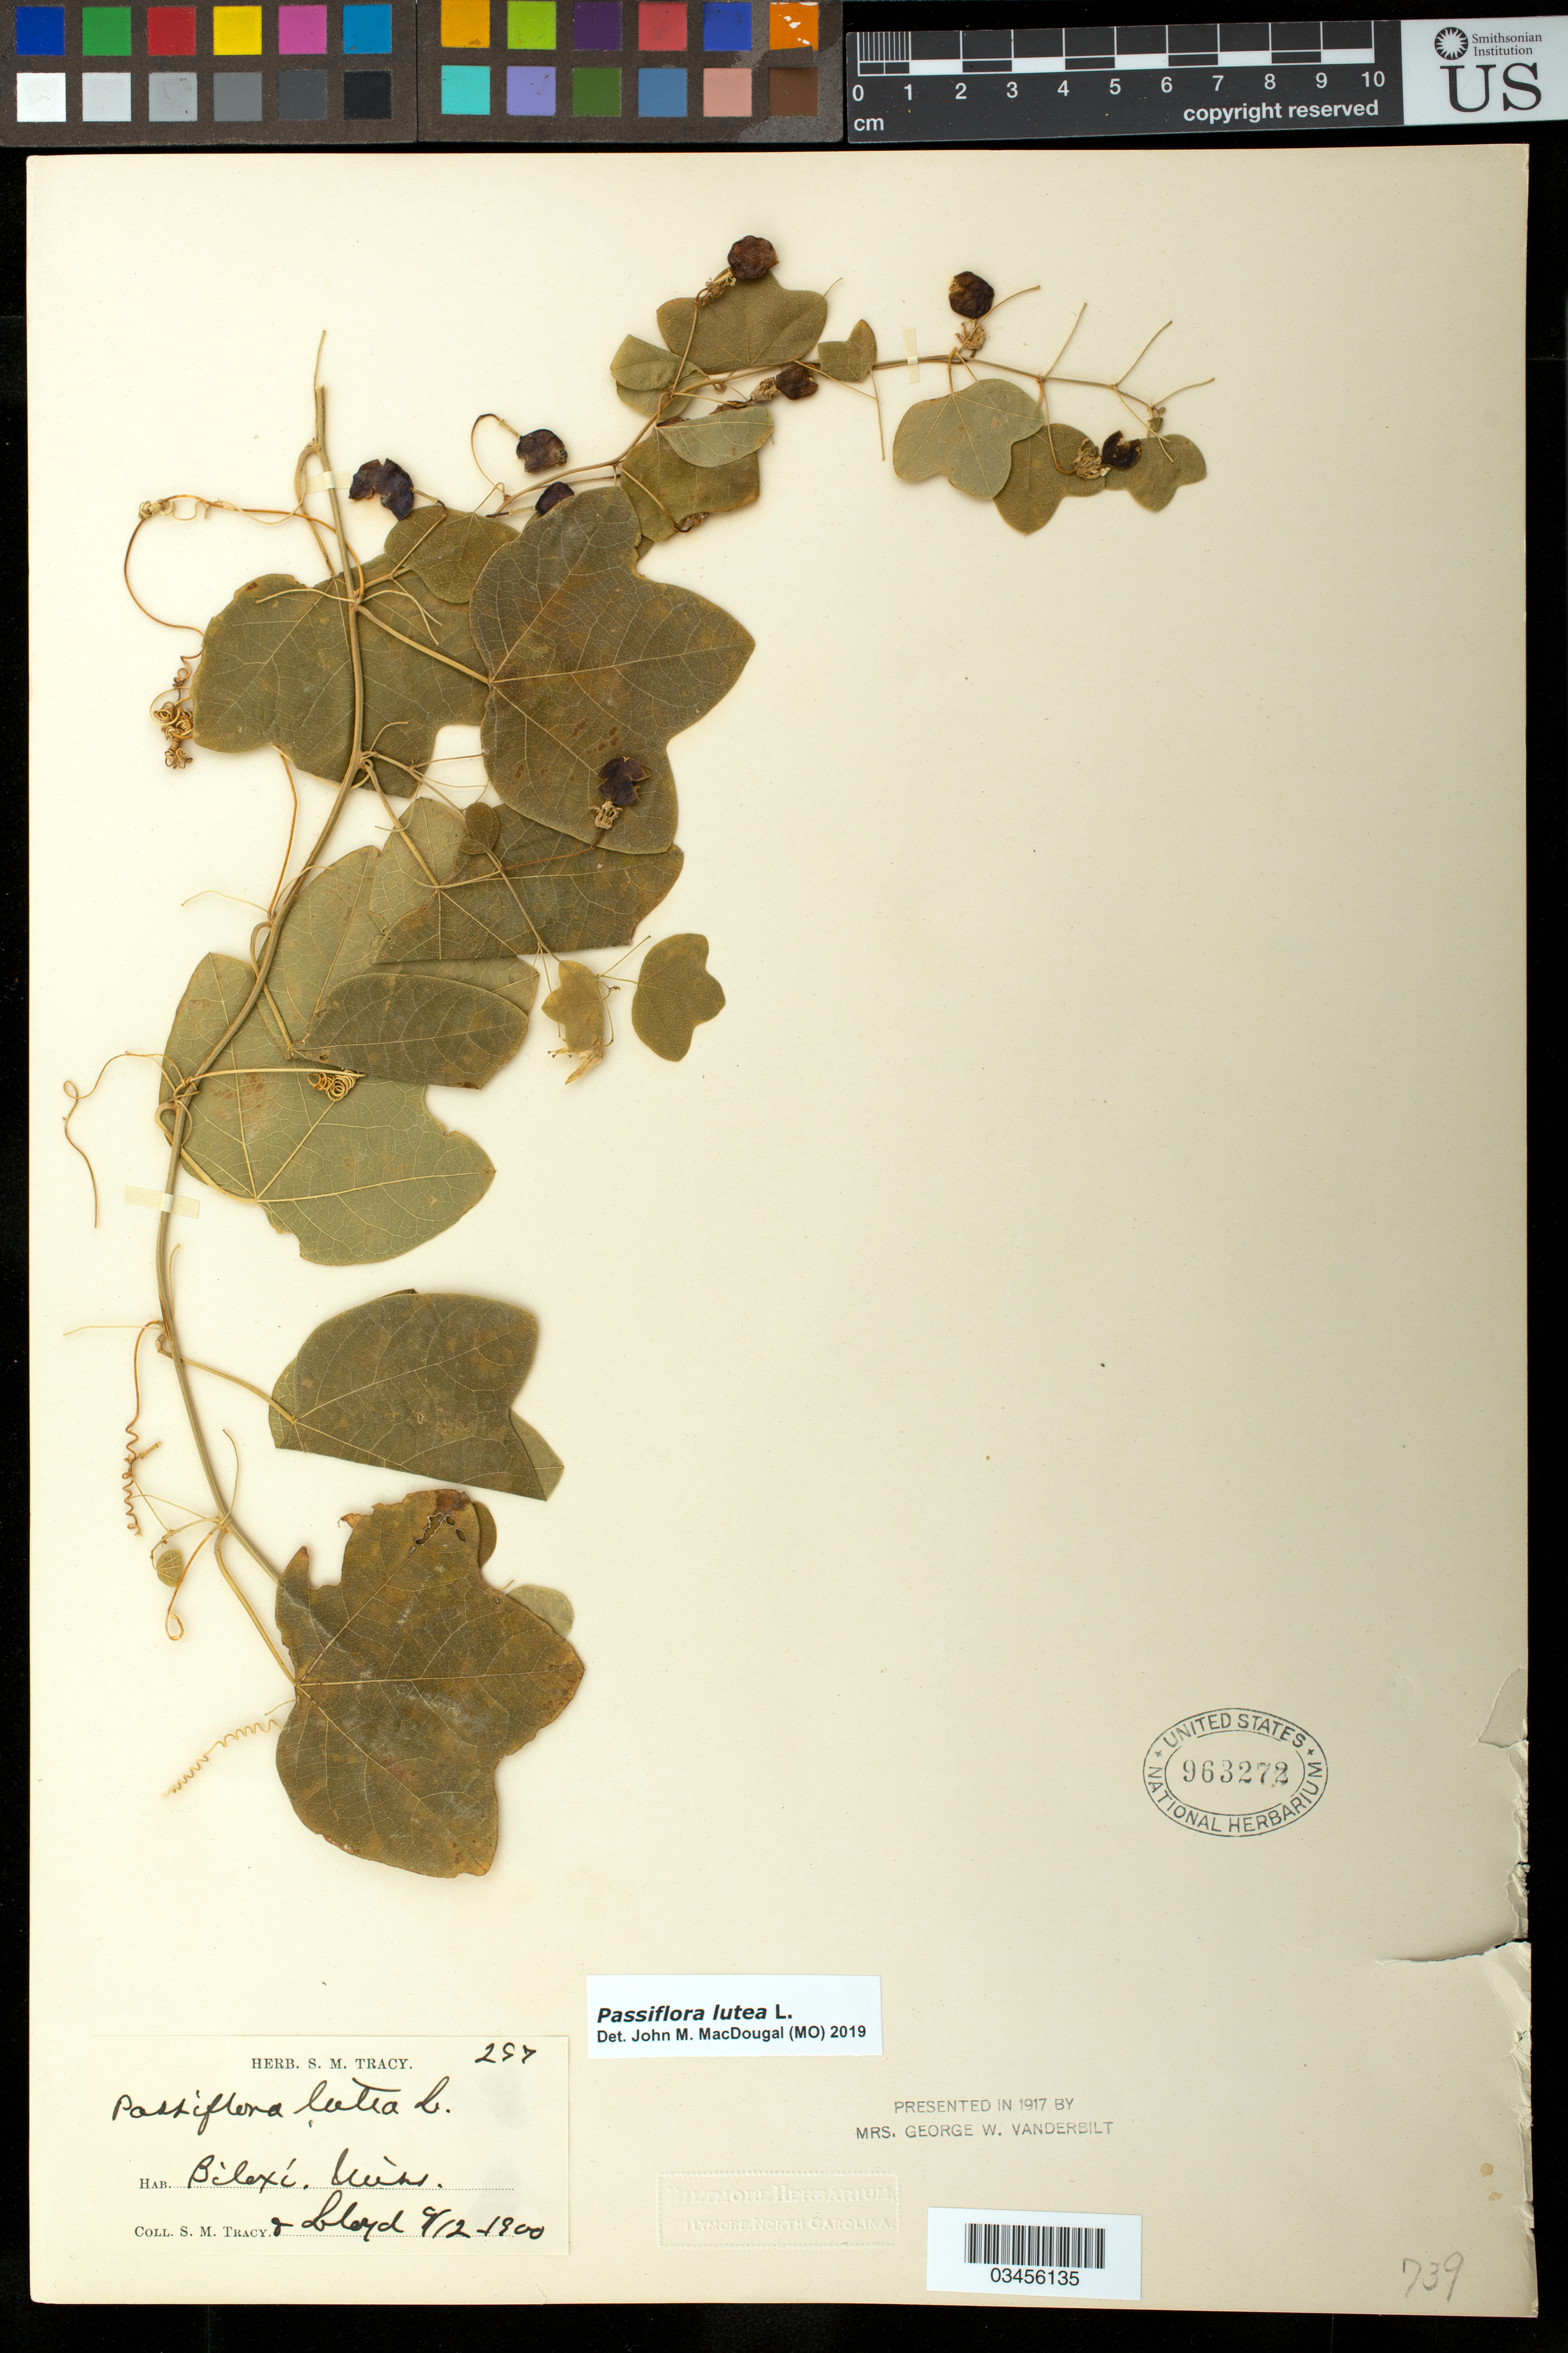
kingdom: Plantae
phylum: Tracheophyta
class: Magnoliopsida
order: Malpighiales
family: Passifloraceae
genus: Passiflora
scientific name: Passiflora lutea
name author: L.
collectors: S. M. Tracy & -- Lloyd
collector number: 297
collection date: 1900-09-12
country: United States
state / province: Mississippi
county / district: Harrison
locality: Biloxi.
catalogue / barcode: US 963272